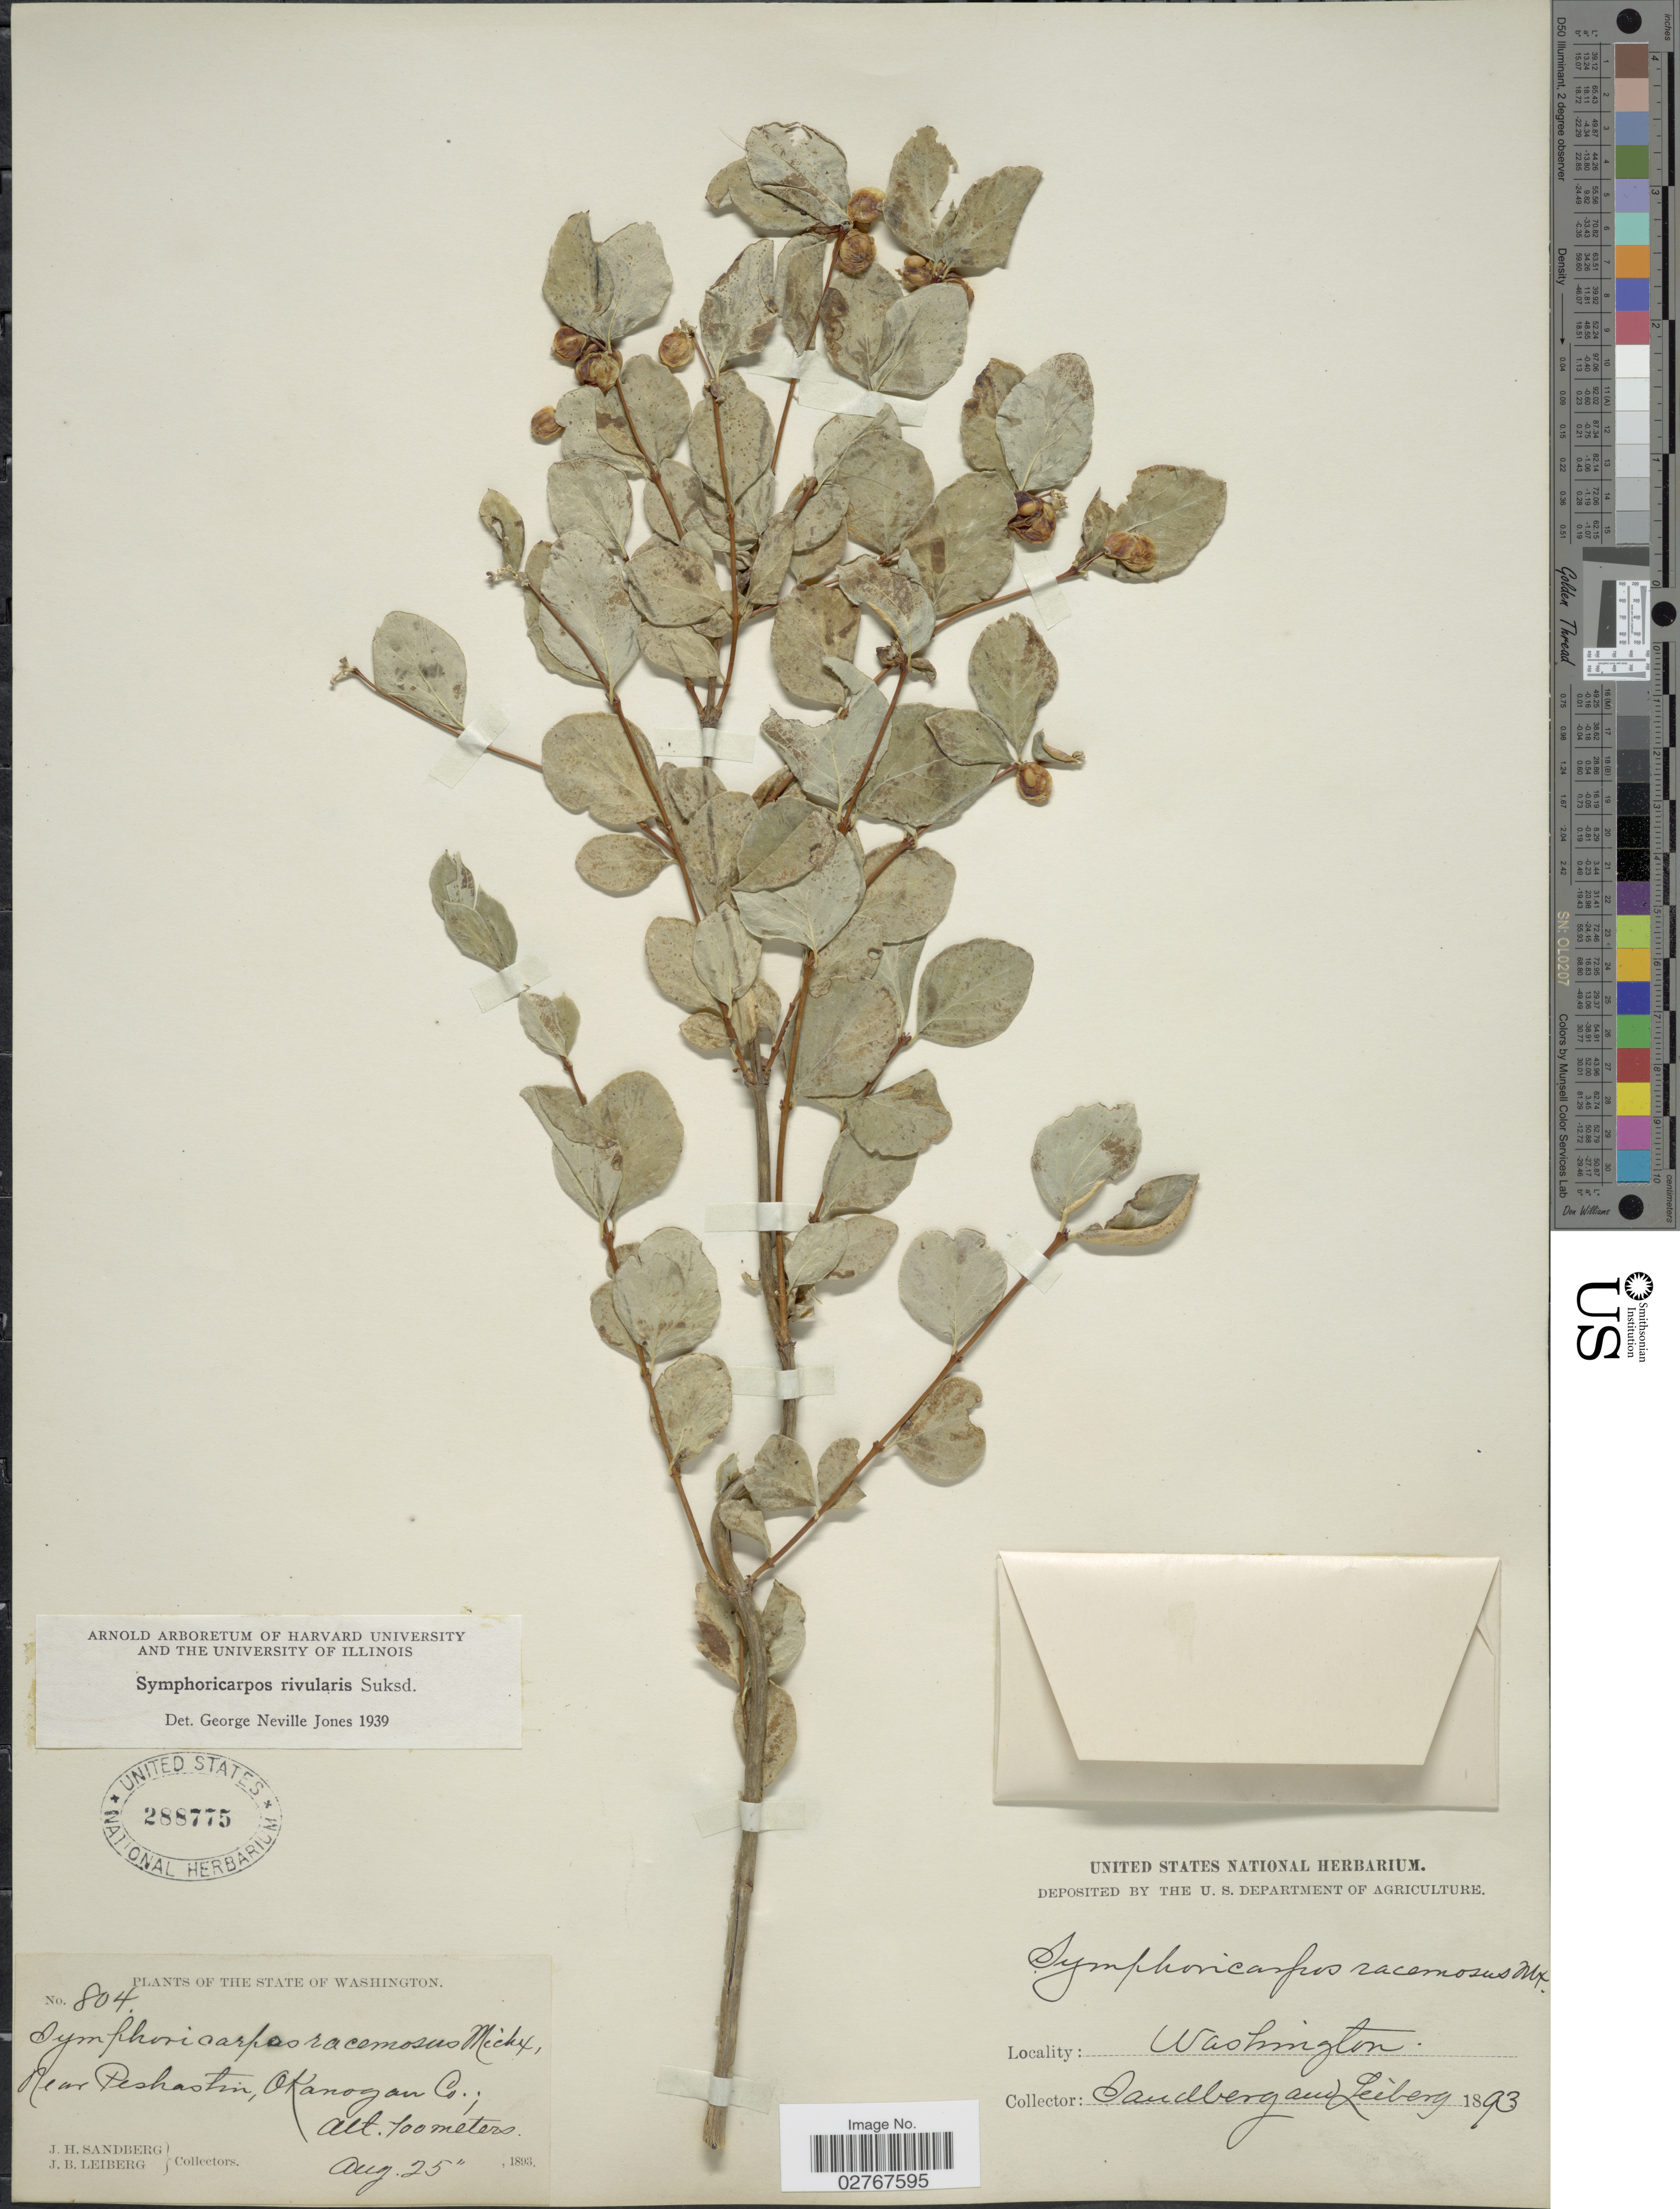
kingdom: Plantae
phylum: Tracheophyta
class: Magnoliopsida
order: Dipsacales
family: Caprifoliaceae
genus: Symphoricarpos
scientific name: Symphoricarpos rivularis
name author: Suksd.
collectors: J. H. Sandberg & J. B. Leiberg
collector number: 804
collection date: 1893-08-25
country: United States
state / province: Washington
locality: Near Peshastin, Kanogan Co.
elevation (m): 100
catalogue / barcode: US 288775